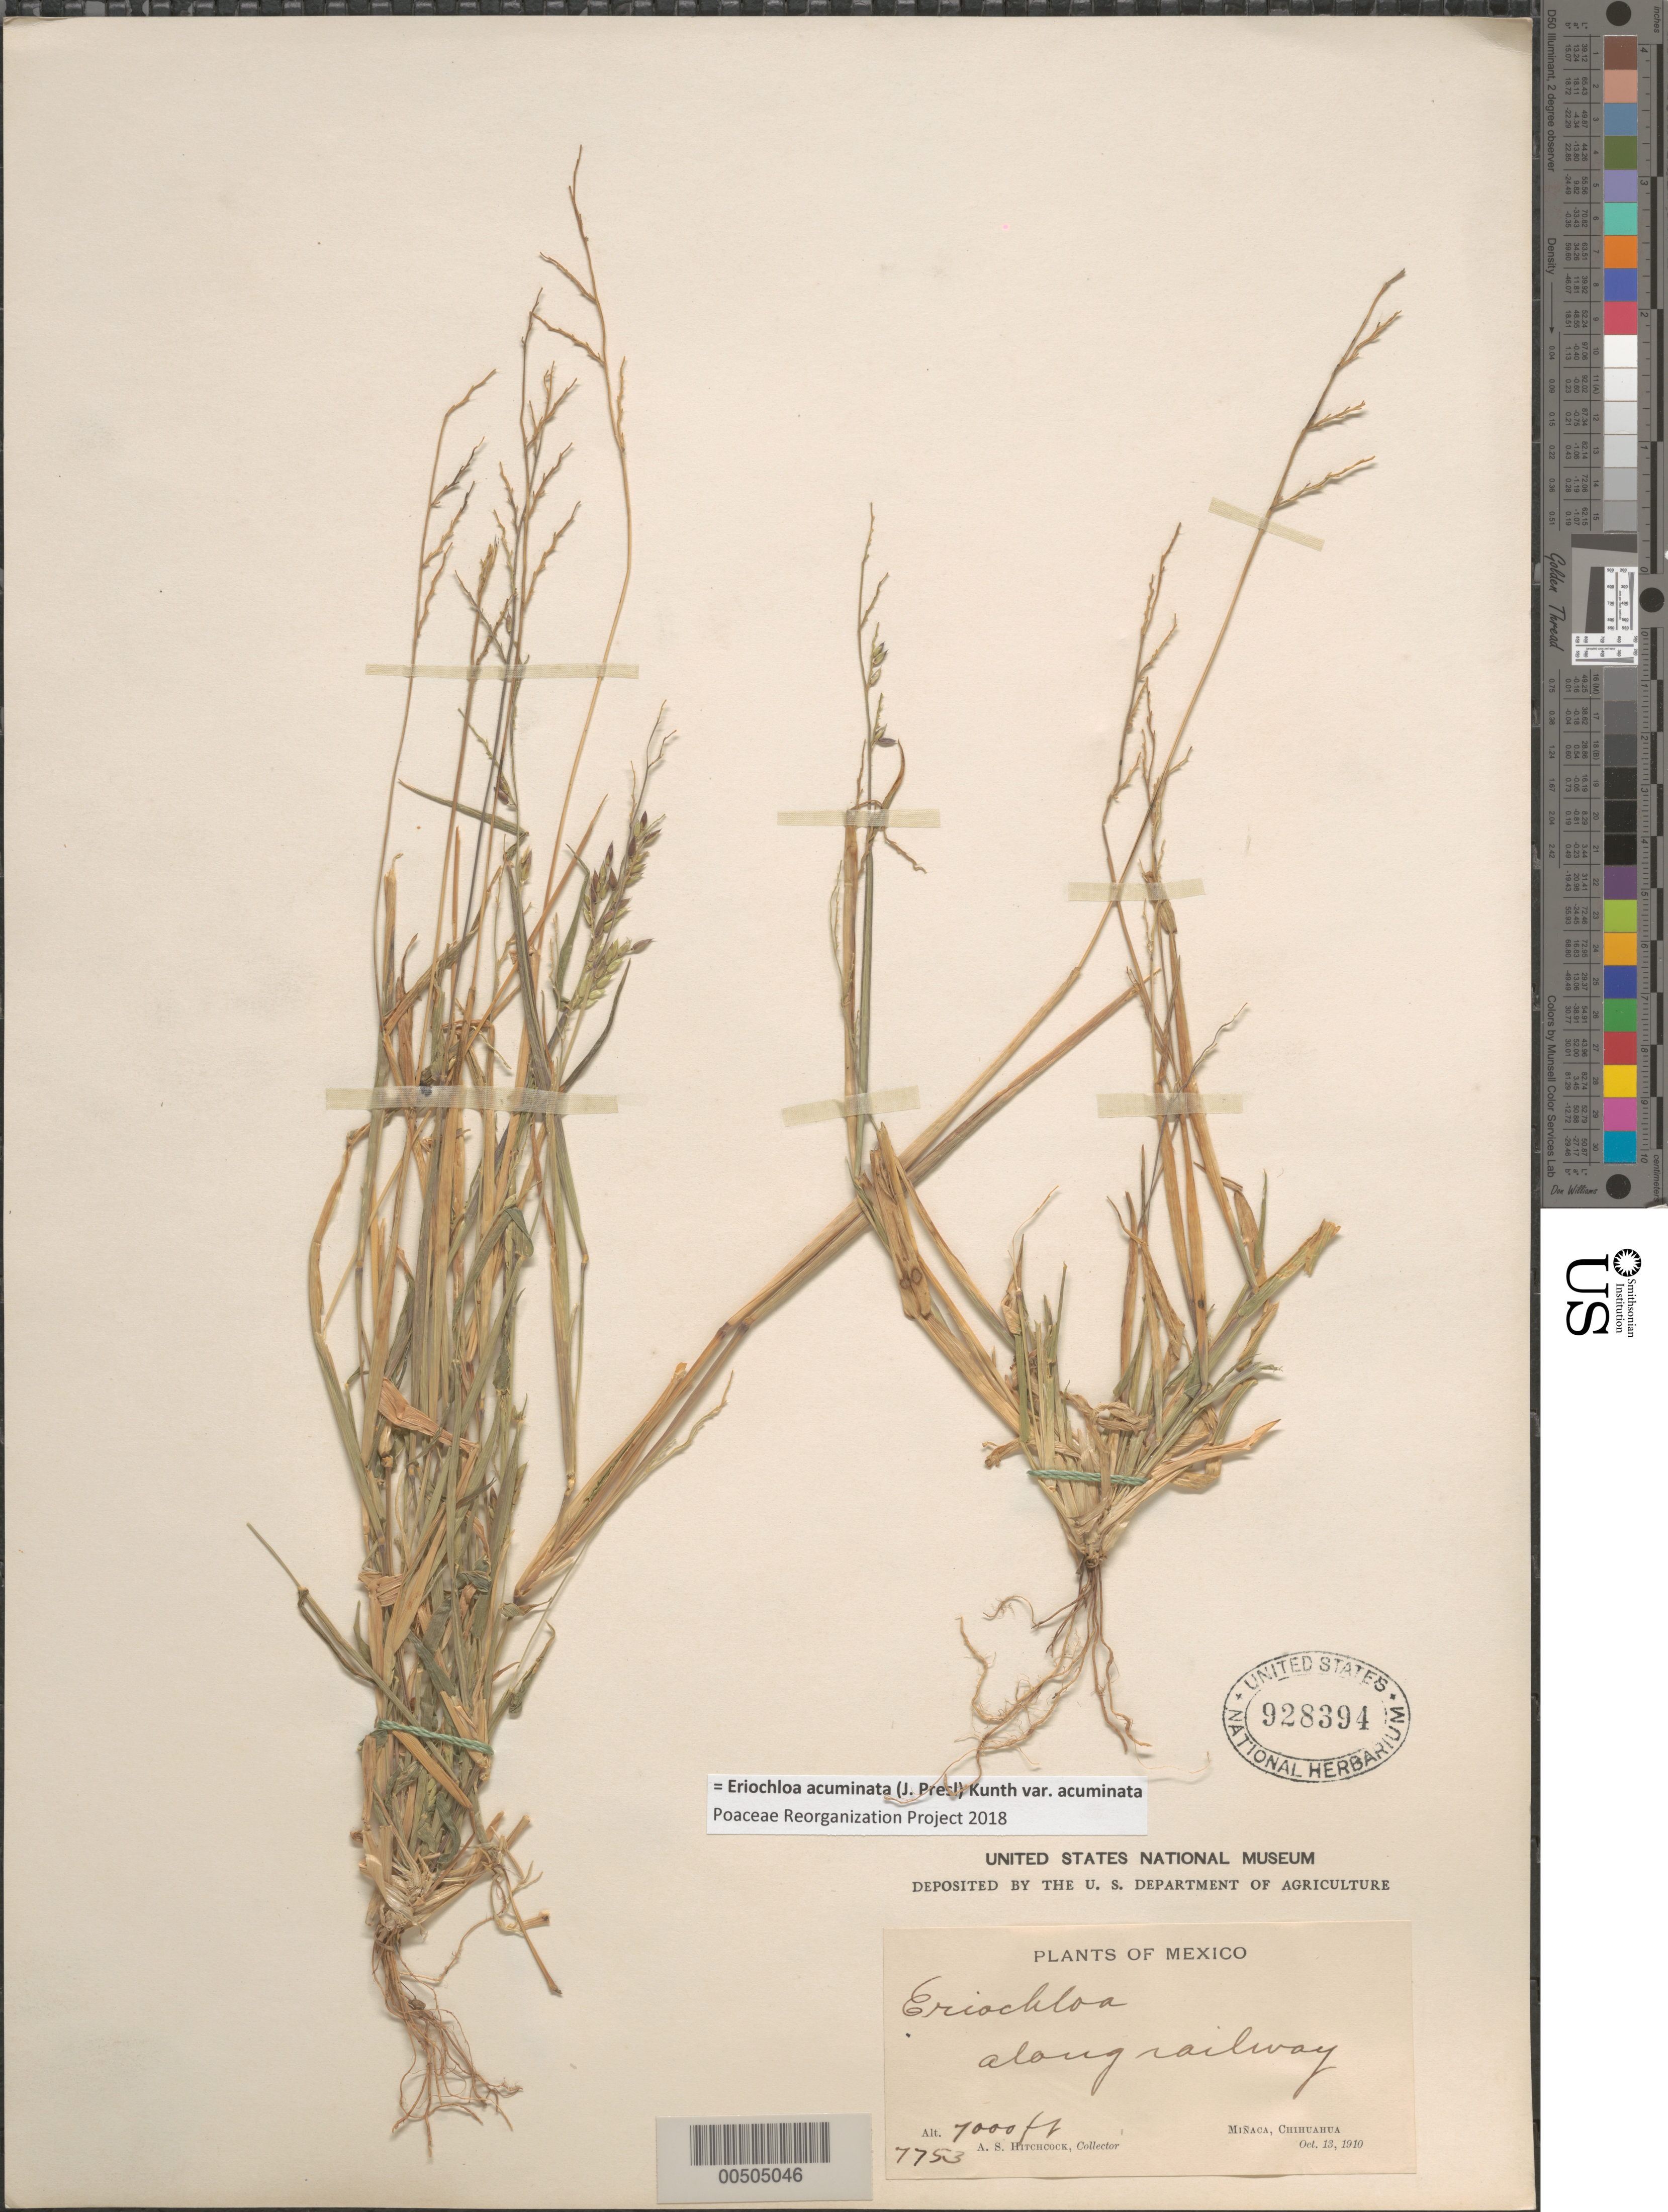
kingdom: Plantae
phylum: Tracheophyta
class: Liliopsida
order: Poales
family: Poaceae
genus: Eriochloa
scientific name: Eriochloa acuminata var. acuminata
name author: (J. Presl) Kunth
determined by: Poaceae Reorganization Project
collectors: A. S. Hitchcock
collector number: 7753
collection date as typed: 13 Oct 1910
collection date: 1910-10-13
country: Mexico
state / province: Chihuahua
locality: Miñaca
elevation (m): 2134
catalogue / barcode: US 928394